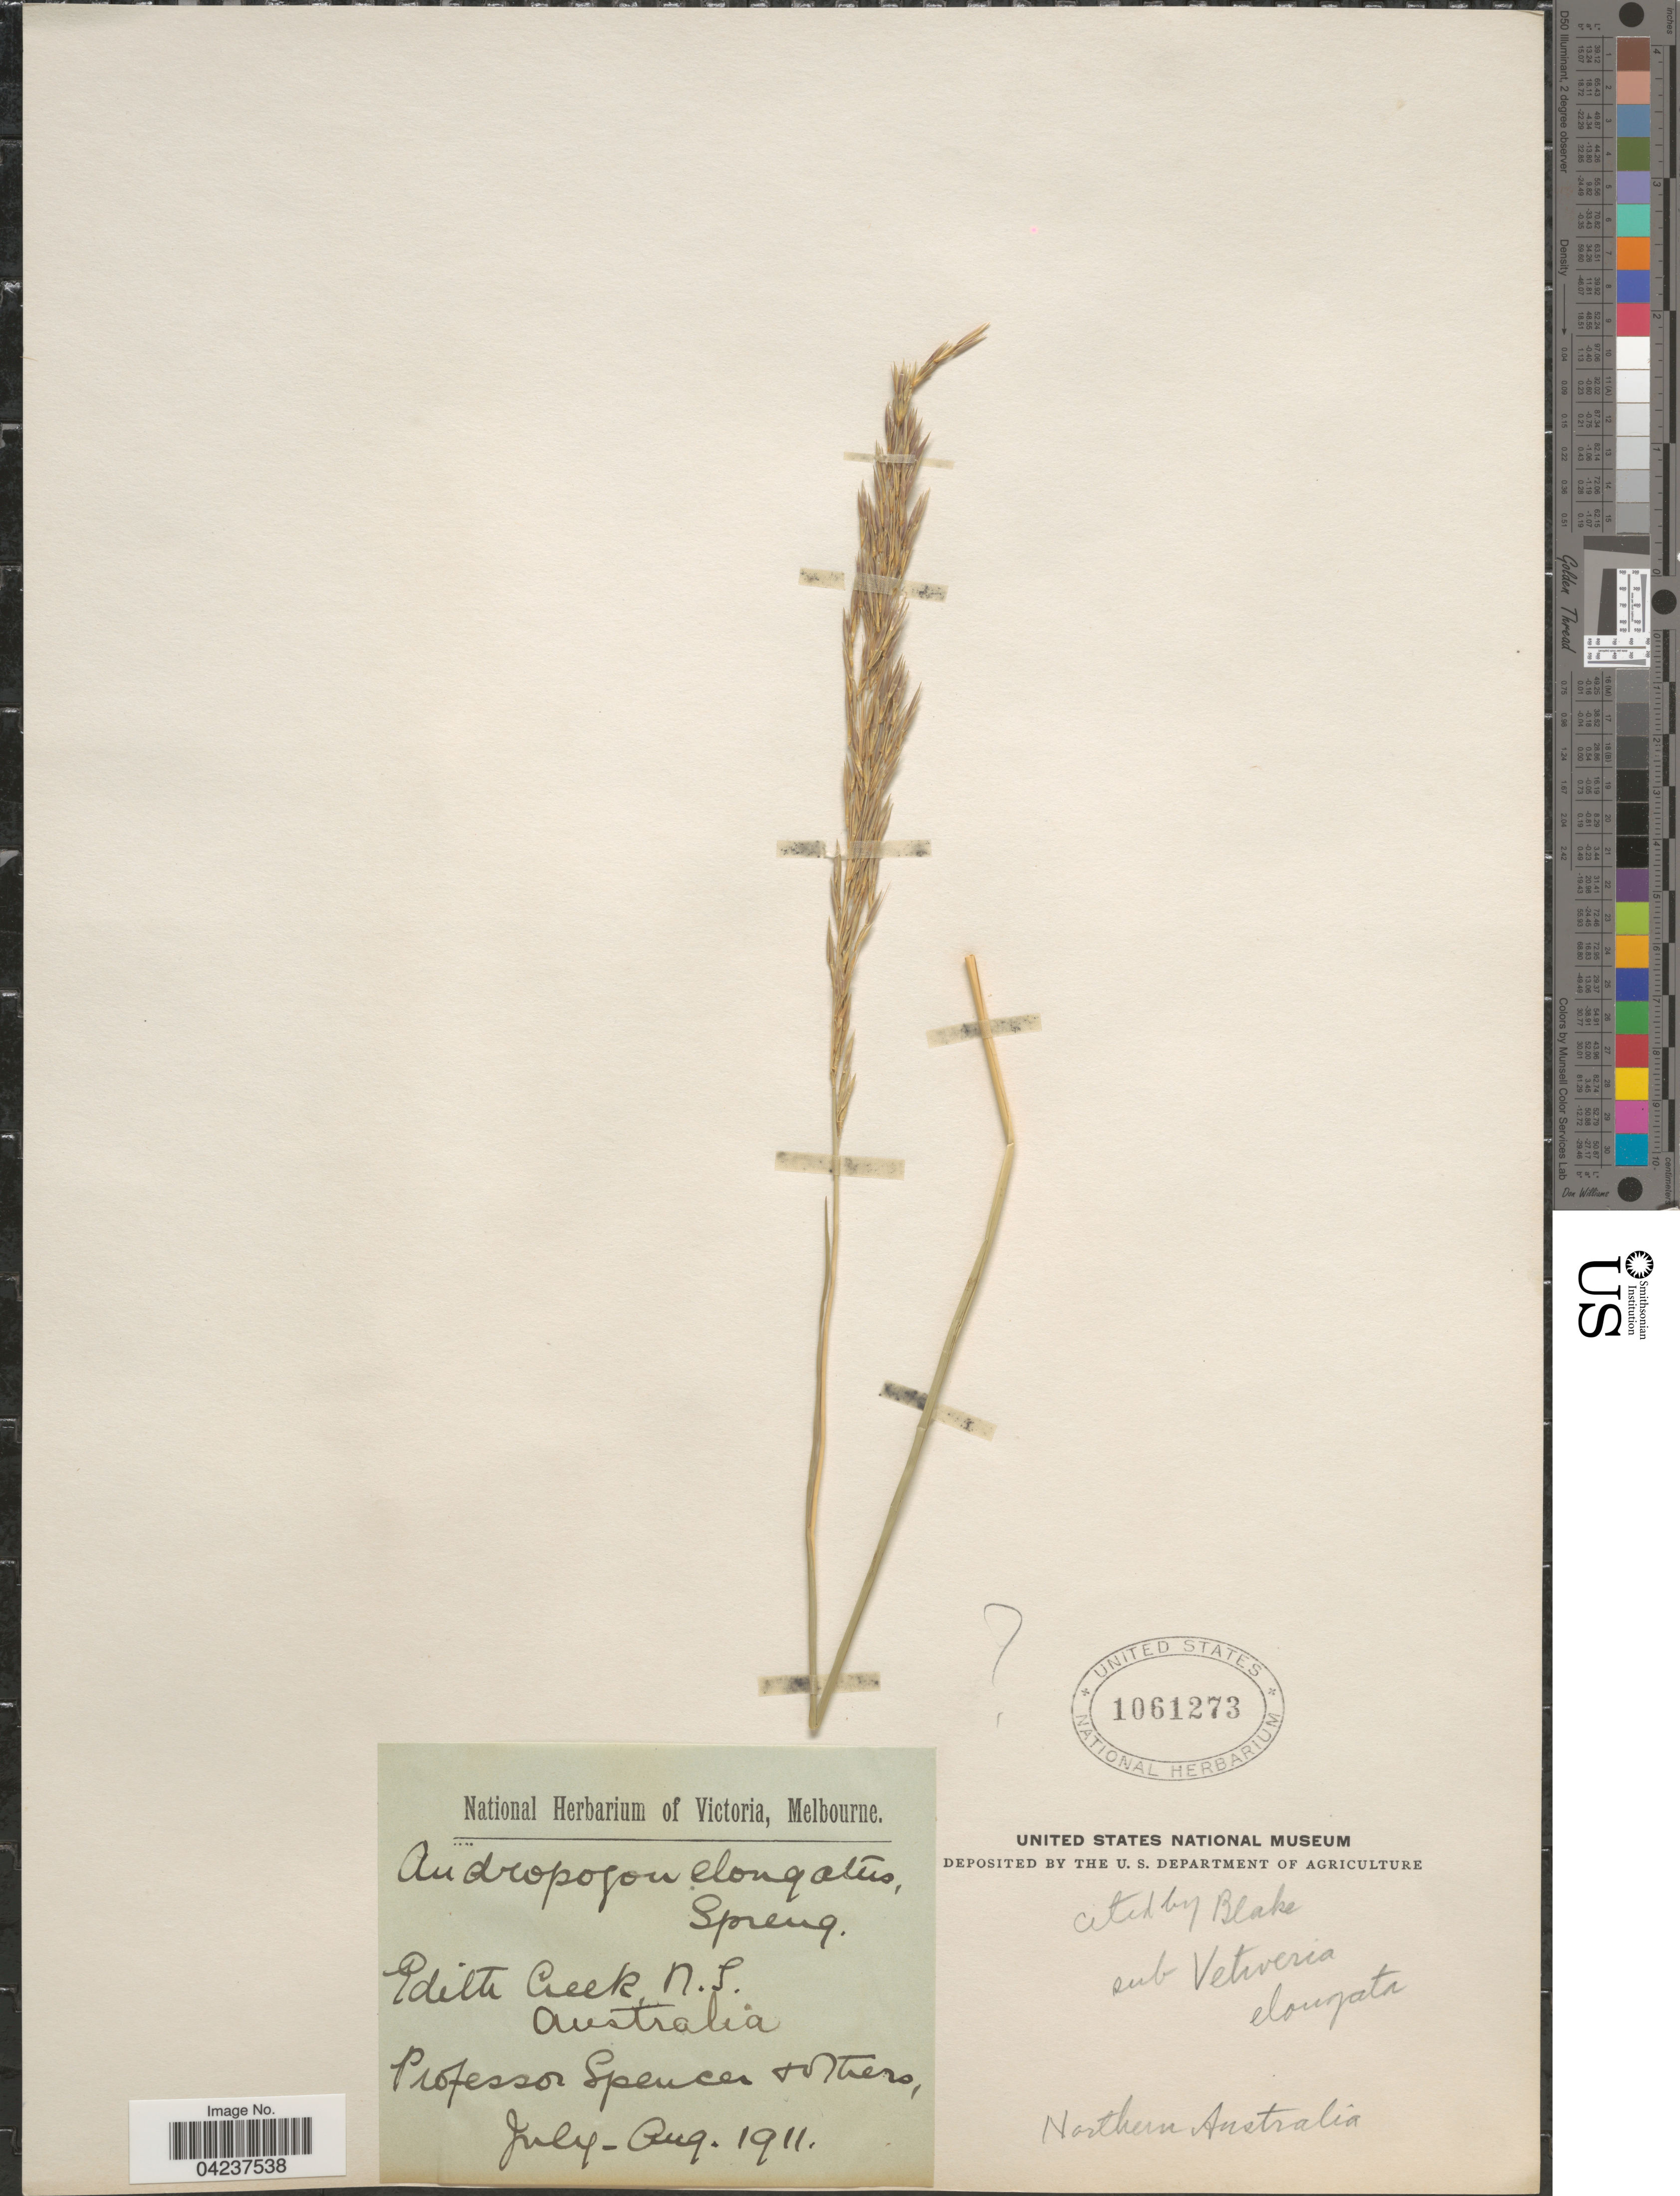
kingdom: Plantae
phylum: Tracheophyta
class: Liliopsida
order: Poales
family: Poaceae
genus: Chrysopogon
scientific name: Chrysopogon elongatus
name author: (R. Br.) Benth.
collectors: -- Spencer & et al.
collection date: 1911-07/1911-08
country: Australia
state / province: Northern Territory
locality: Edith Creek.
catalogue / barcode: US 1061273